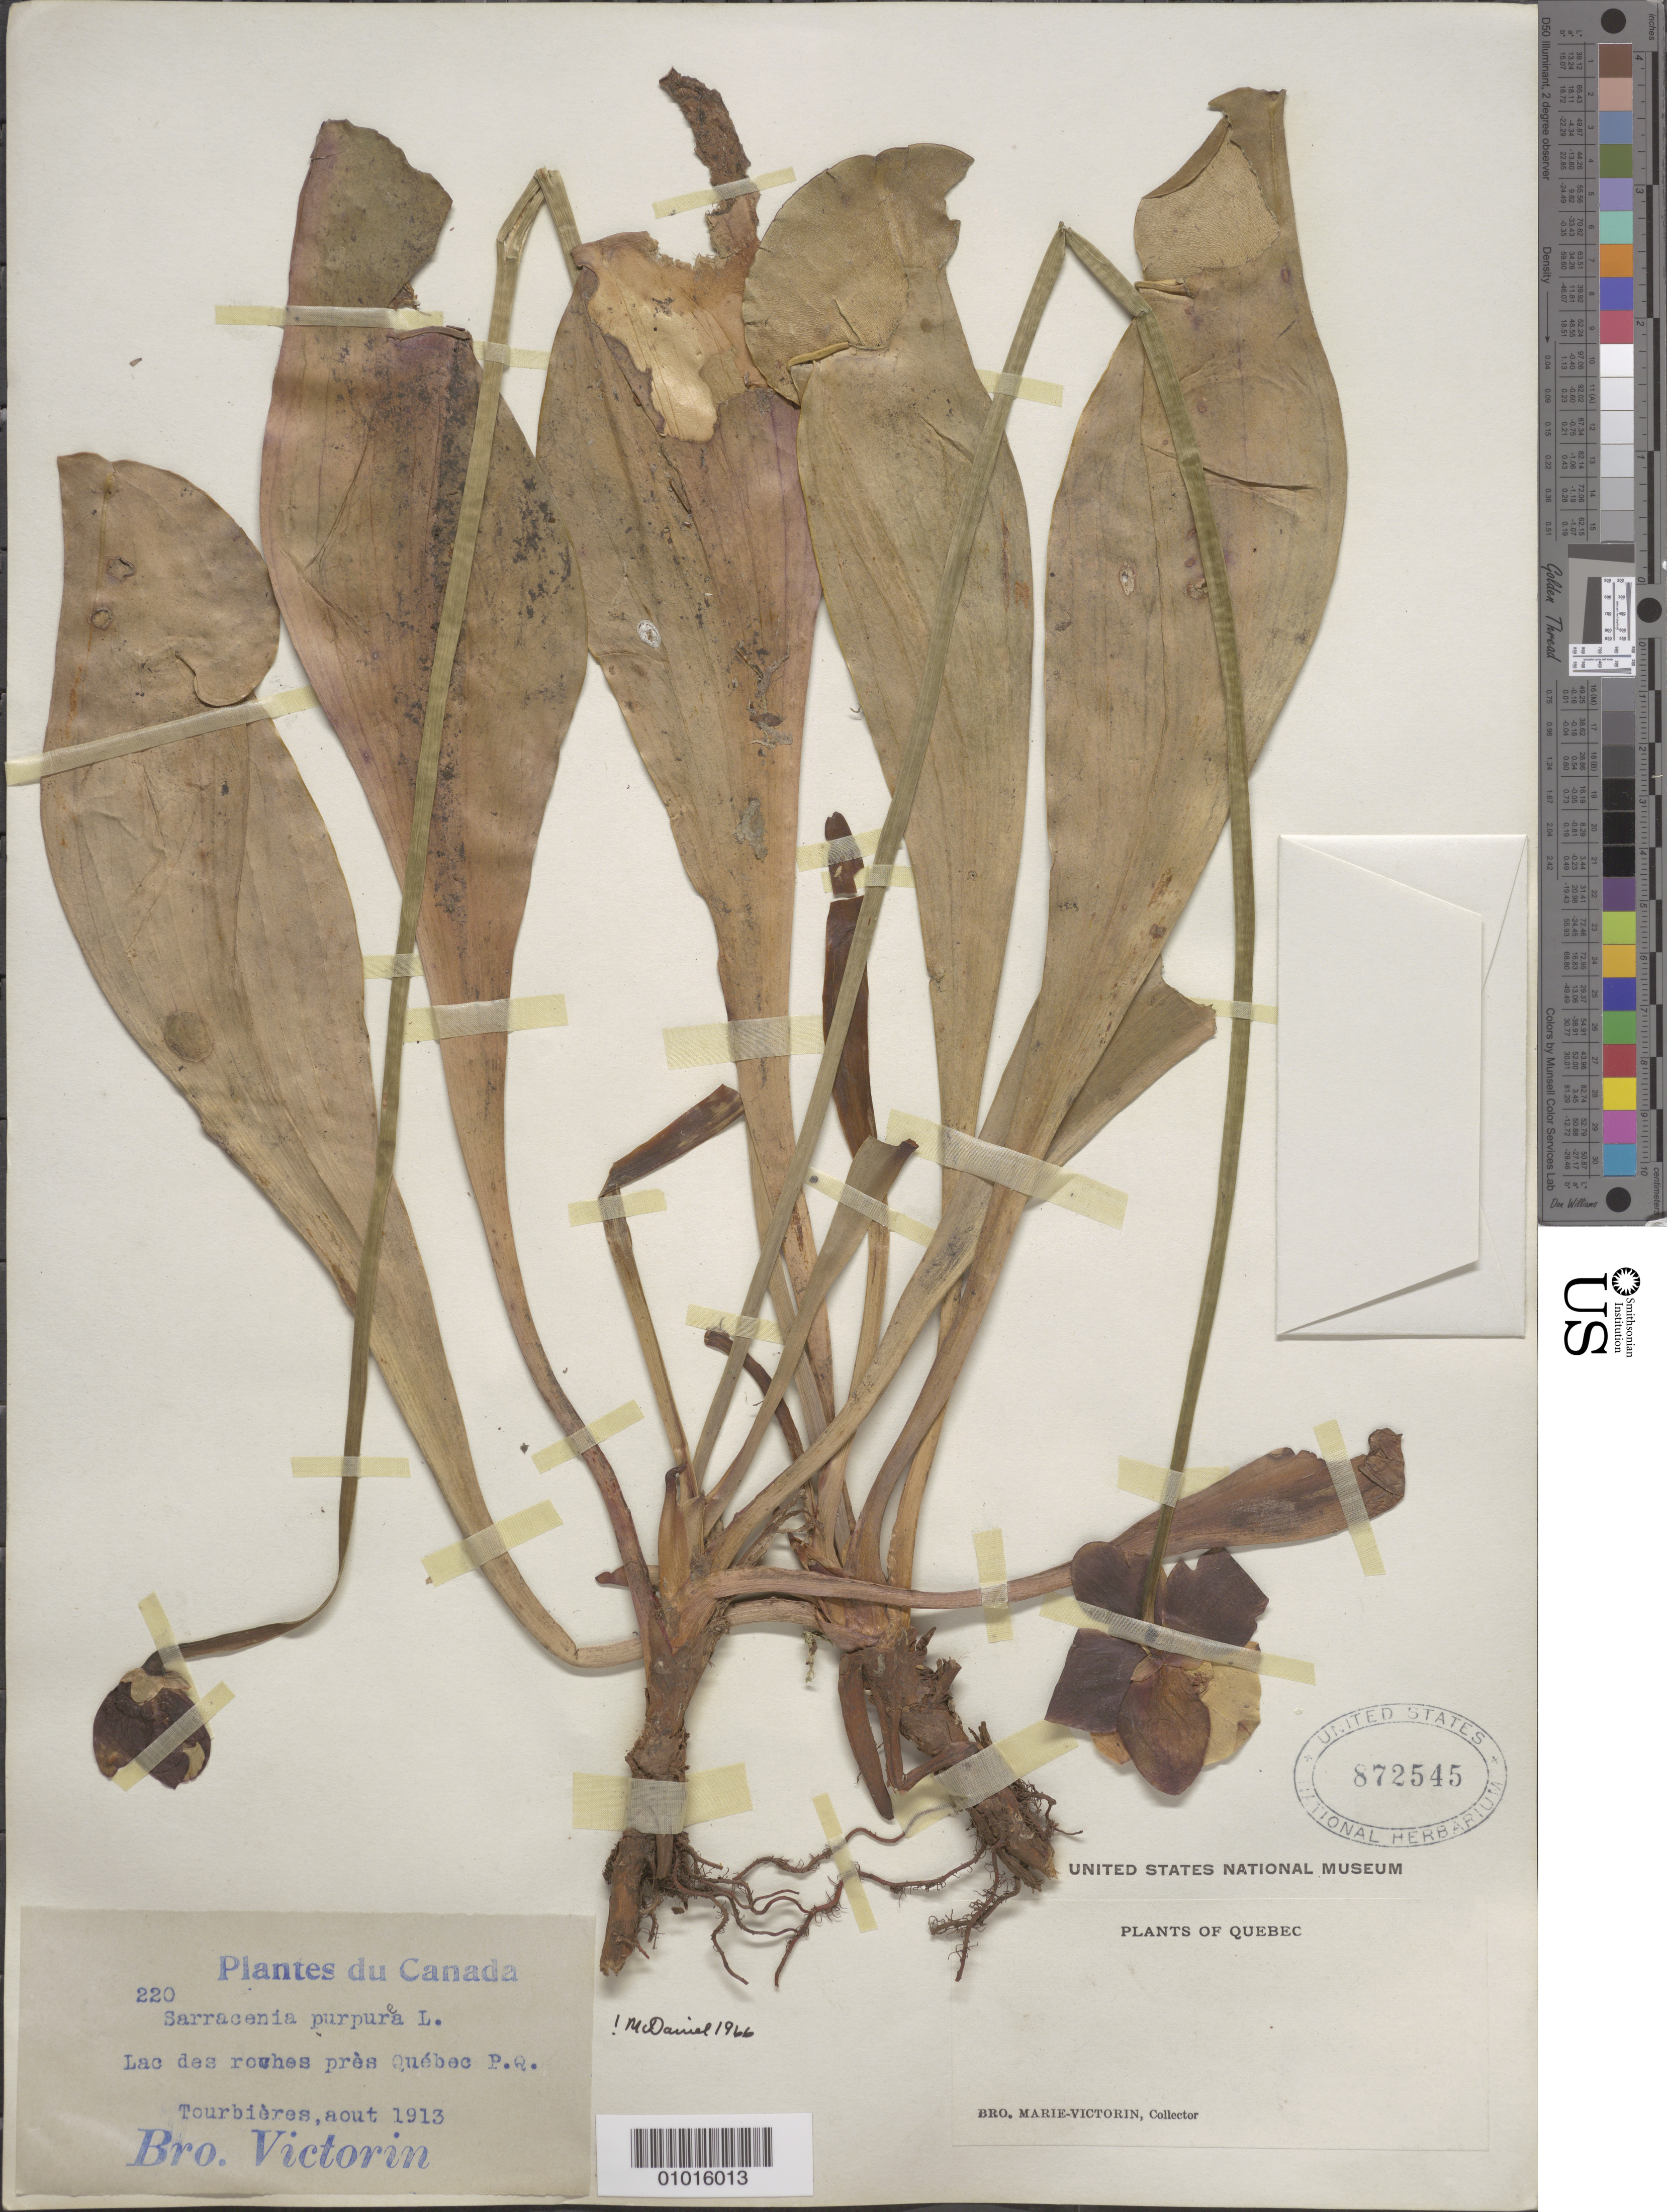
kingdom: Plantae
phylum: Tracheophyta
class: Magnoliopsida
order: Ericales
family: Sarraceniaceae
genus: Sarracenia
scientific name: Sarracenia purpurea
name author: L.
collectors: B. Victorin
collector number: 220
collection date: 1913-08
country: Canada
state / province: Quebec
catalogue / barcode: US 872545